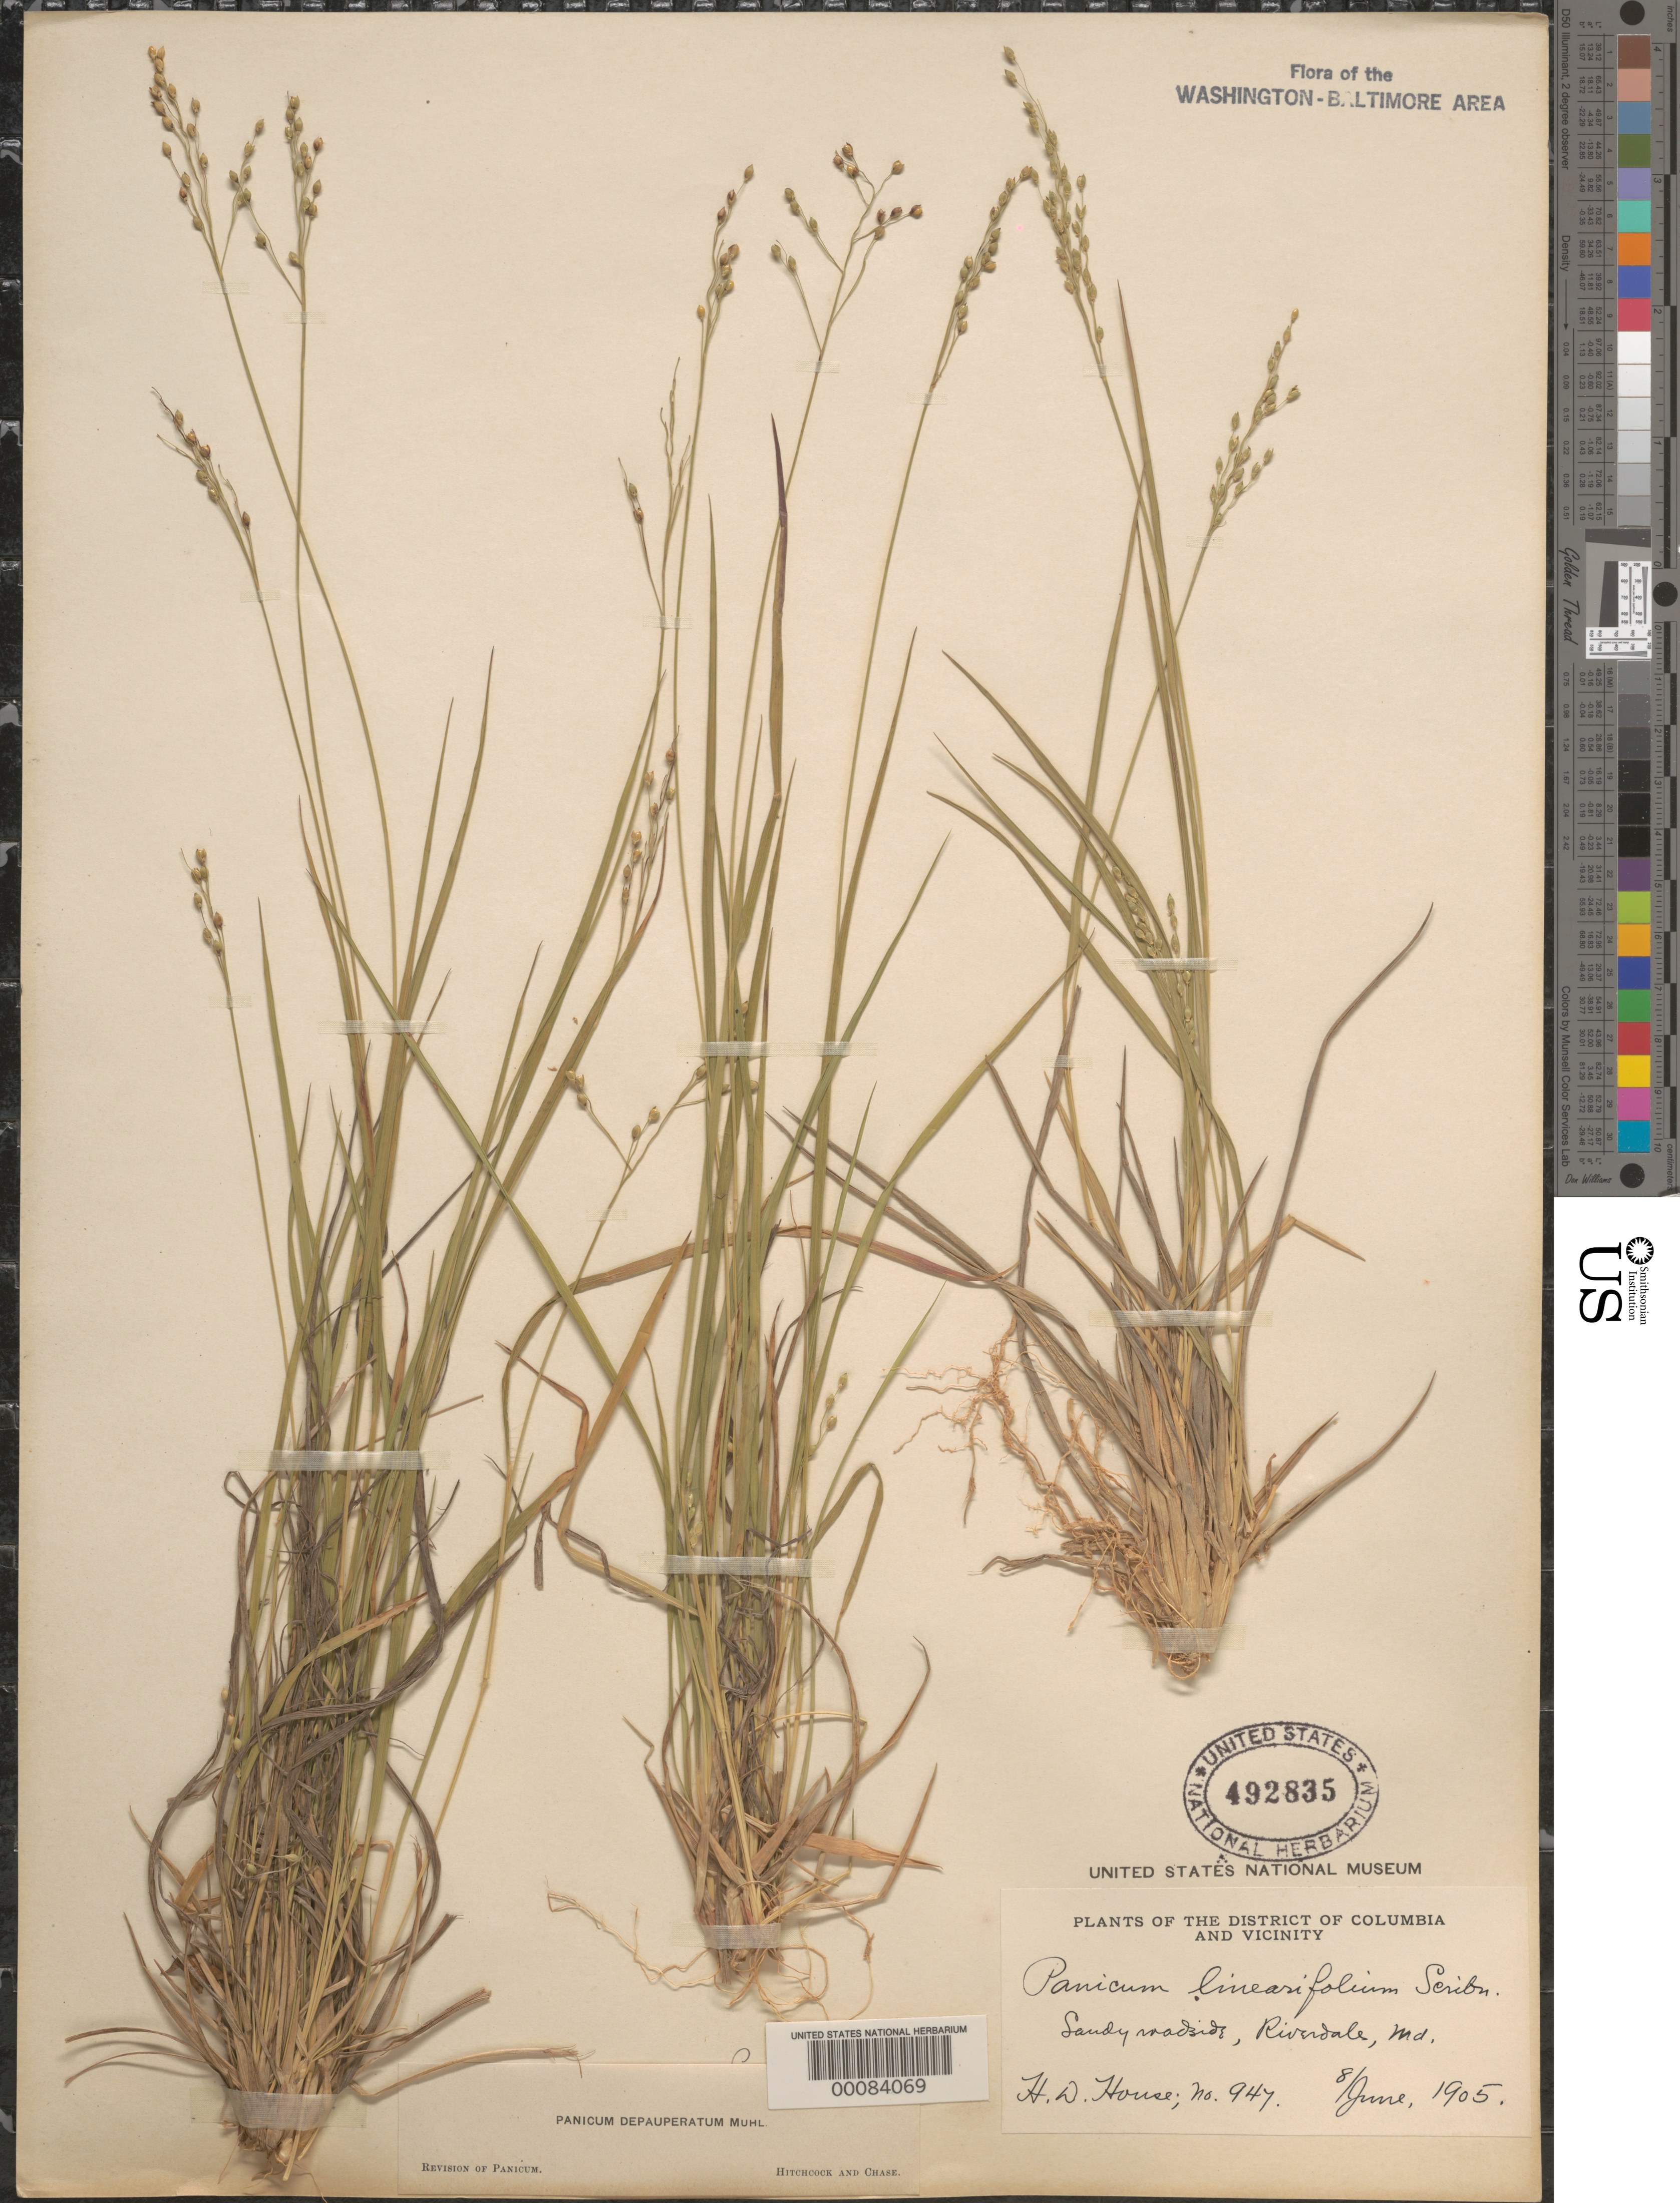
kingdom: Plantae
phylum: Tracheophyta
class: Liliopsida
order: Poales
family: Poaceae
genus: Dichanthelium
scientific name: Dichanthelium depauperatum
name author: (Muhl.) Gould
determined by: Hitchcock, A. S.; Chase, [M.] A.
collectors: H. D. House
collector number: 947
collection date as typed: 08 Jun 1905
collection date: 1905-06-08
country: United States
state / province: Maryland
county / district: Prince George's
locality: Riverdale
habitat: Sandy roadside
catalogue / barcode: US 492835